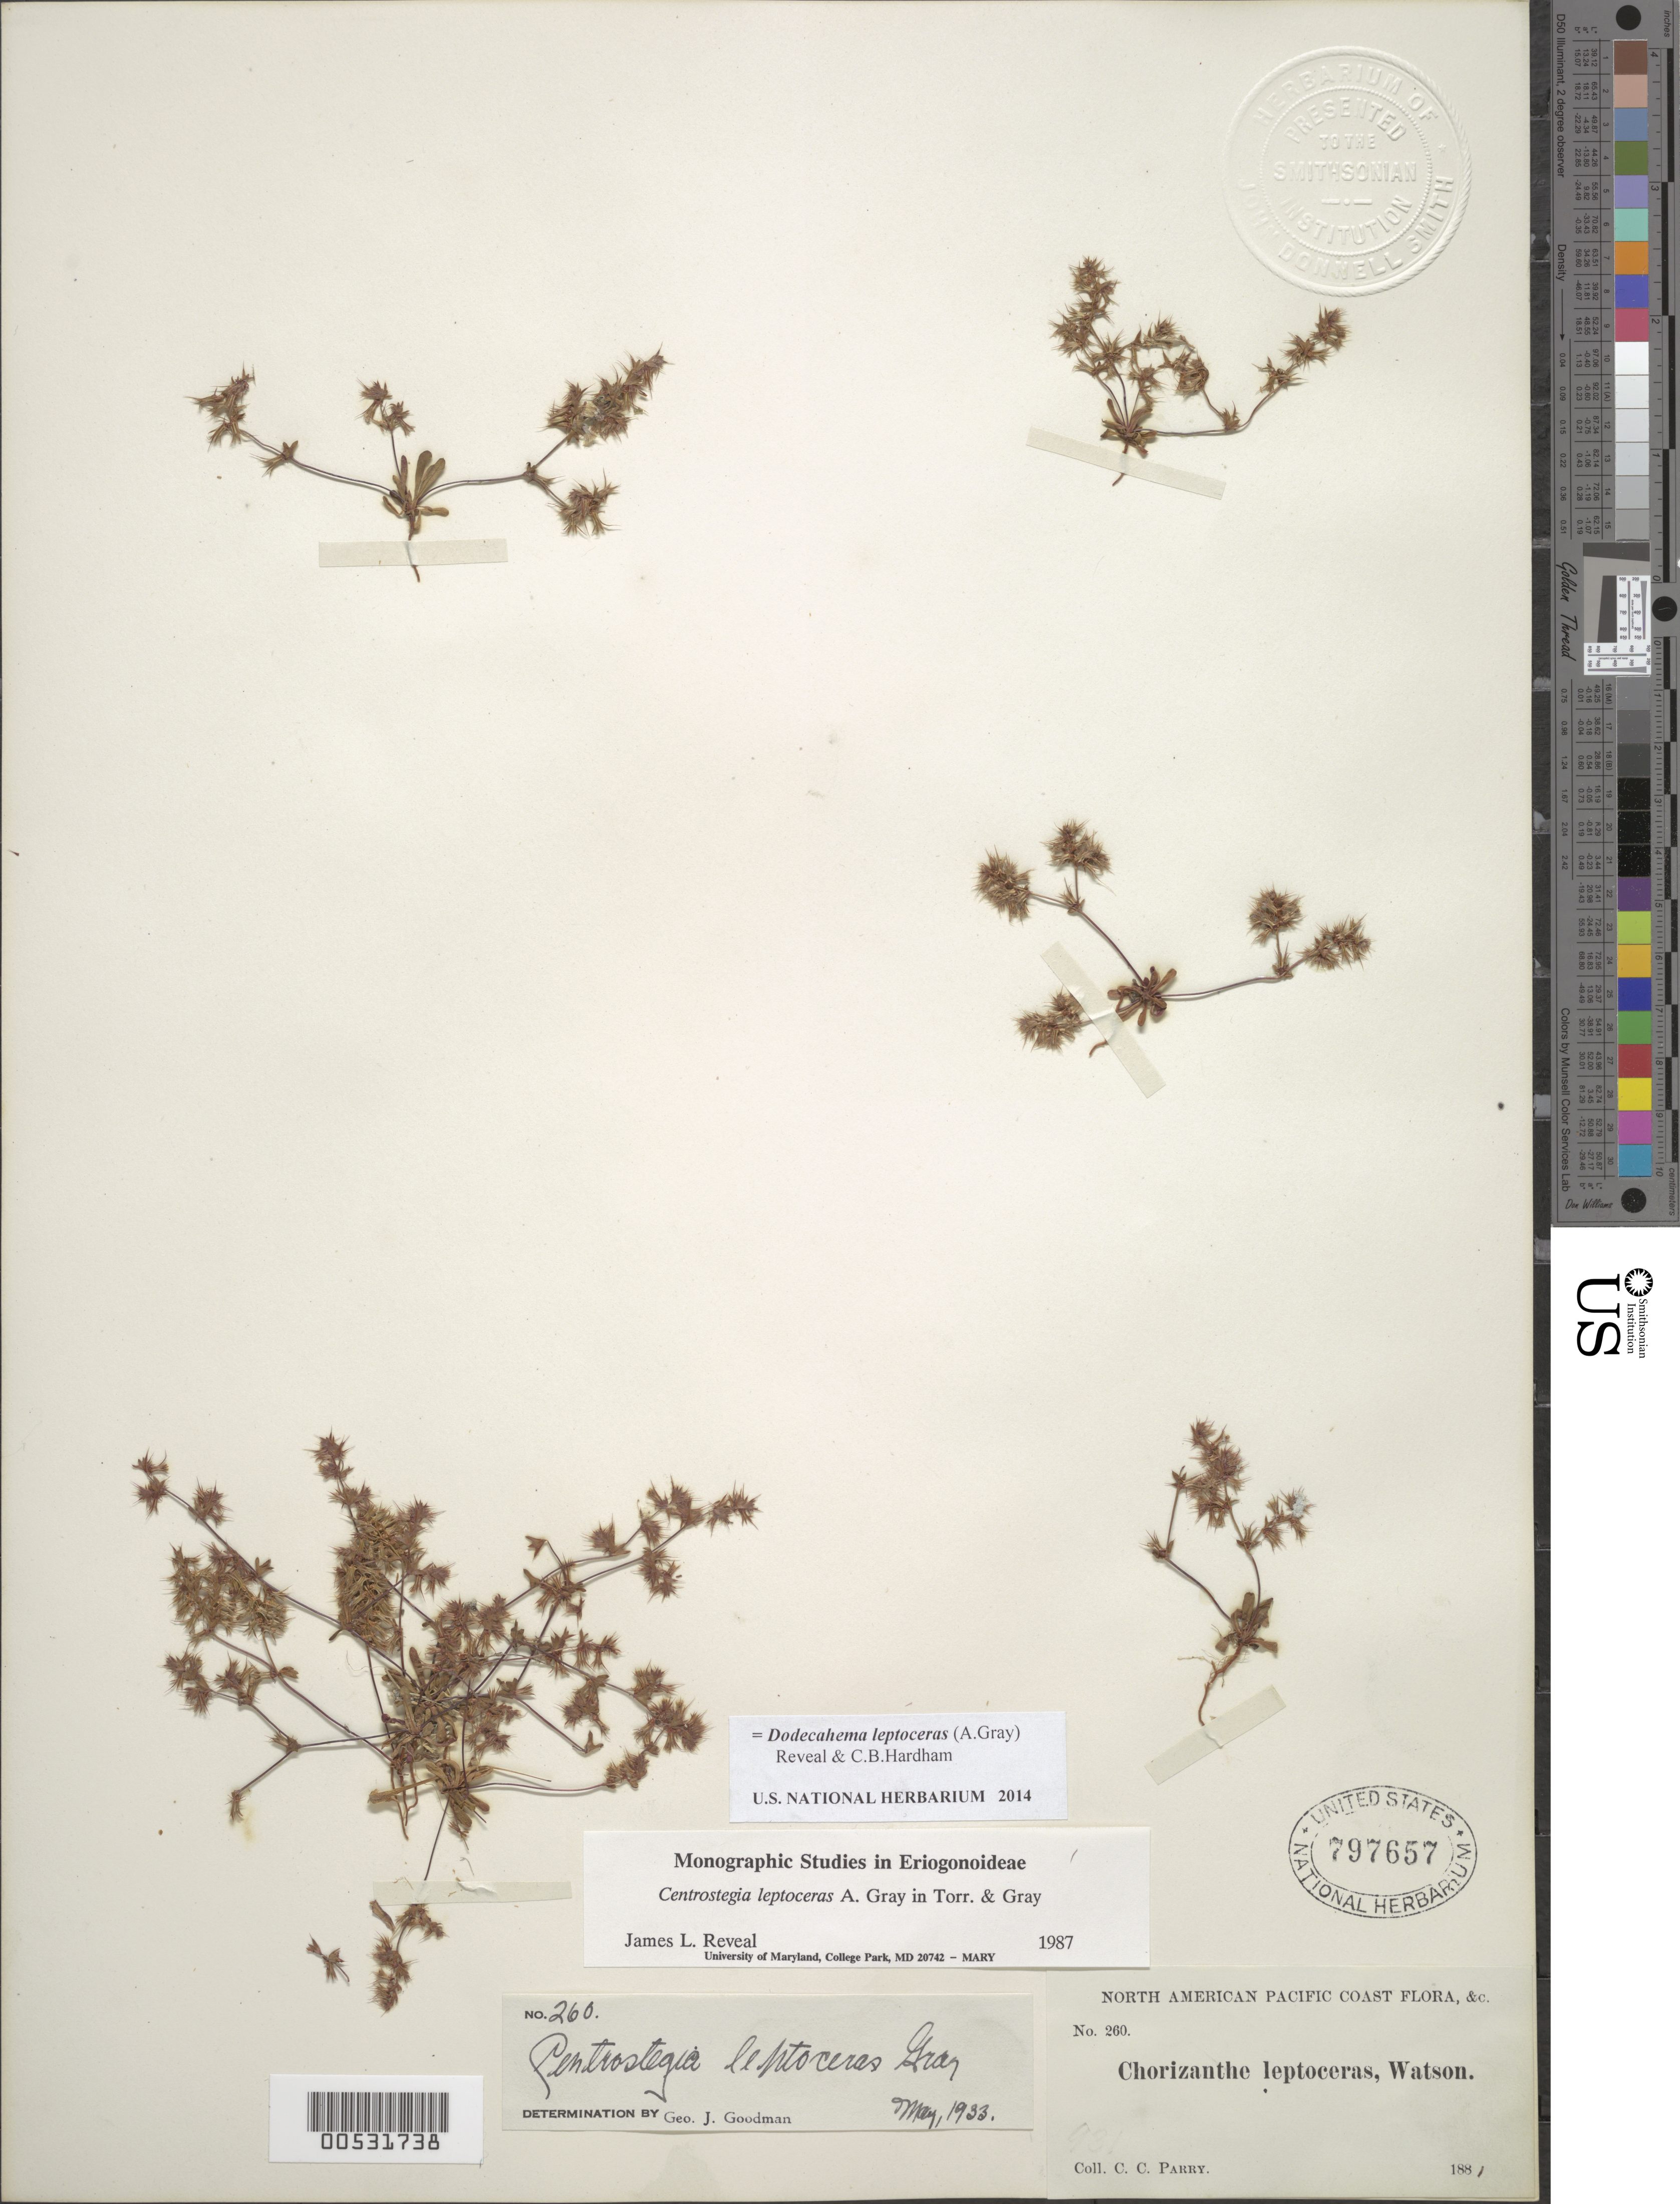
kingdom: Plantae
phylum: Tracheophyta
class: Magnoliopsida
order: Caryophyllales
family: Polygonaceae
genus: Dodecahema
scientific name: Dodecahema leptoceras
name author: (A. Gray) Reveal & Hardham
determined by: Reveal, James L.; Hardham, C. B.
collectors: C. C. Parry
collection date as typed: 1881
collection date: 1881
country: United States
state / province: California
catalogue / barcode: US 797657